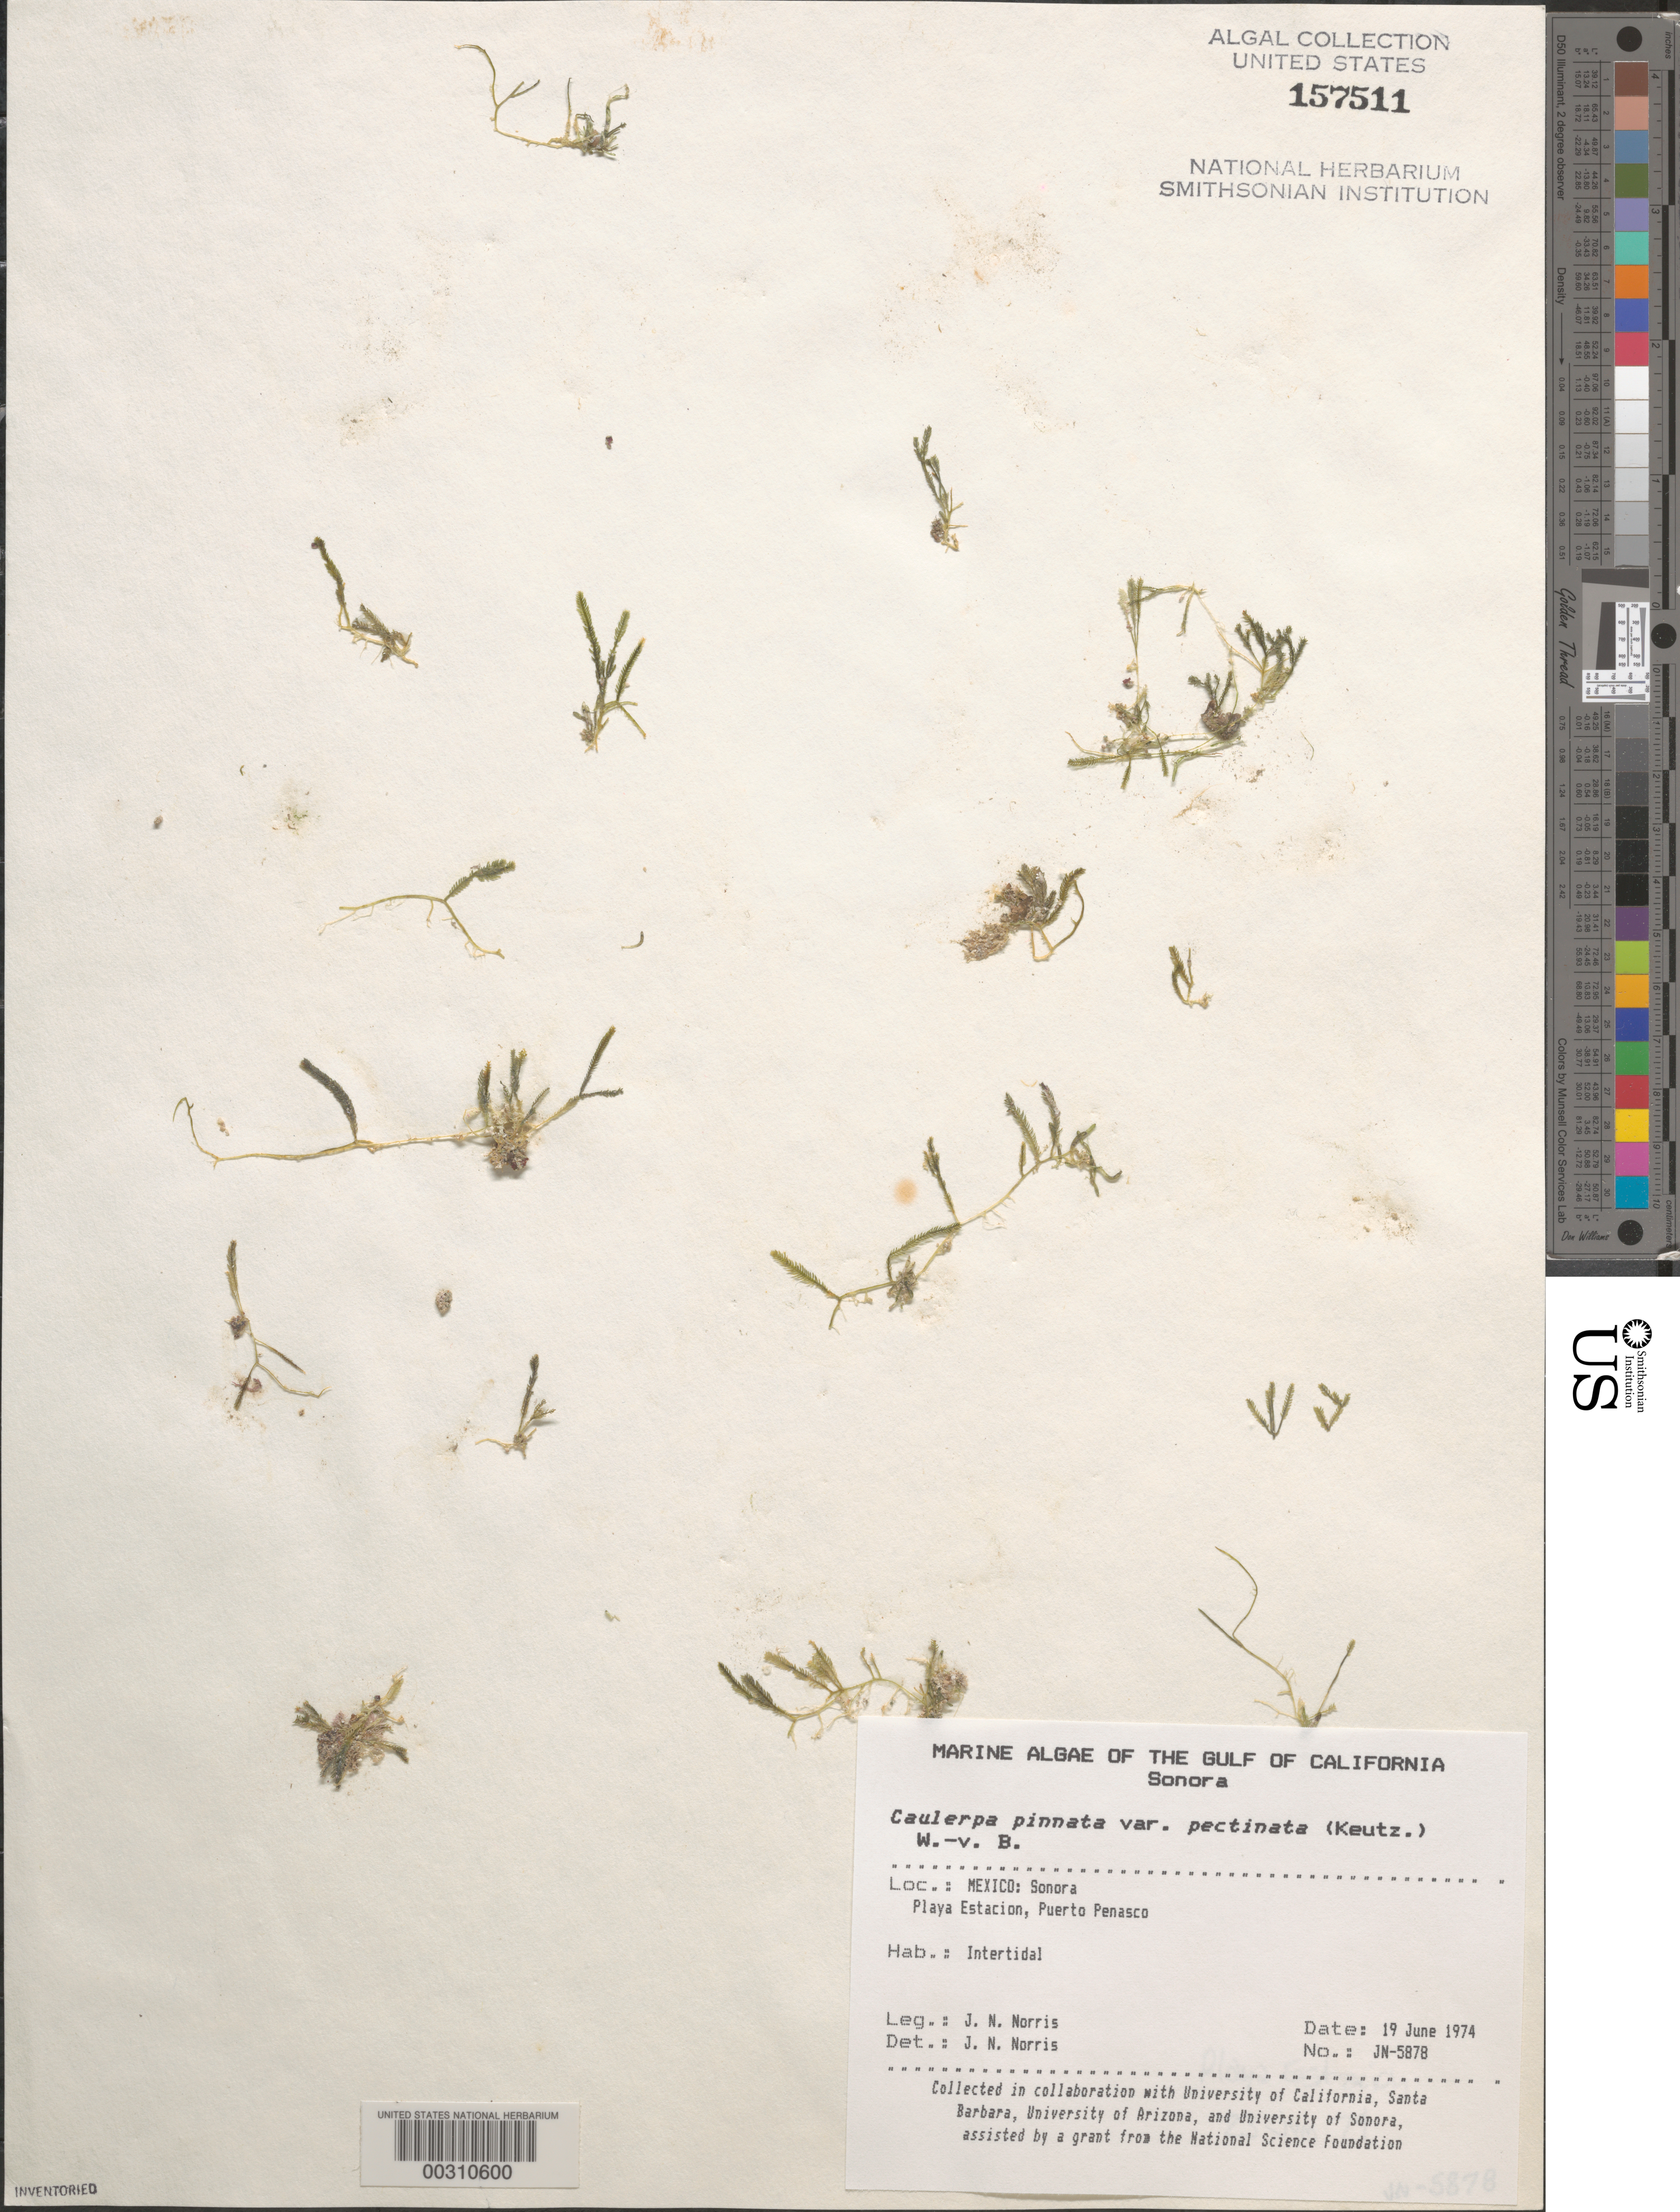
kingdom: Plantae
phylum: Chlorophyta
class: Ulvophyceae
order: Bryopsidales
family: Caulerpaceae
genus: Caulerpa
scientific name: Caulerpa pinnata var. pectinata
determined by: Norris, James N.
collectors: J. N. Norris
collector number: JN-5878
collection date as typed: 19 Jun 1974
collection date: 1974-06-19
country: Mexico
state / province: Sonora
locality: Playa Estacion, Puerto Penasco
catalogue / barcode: US 157511